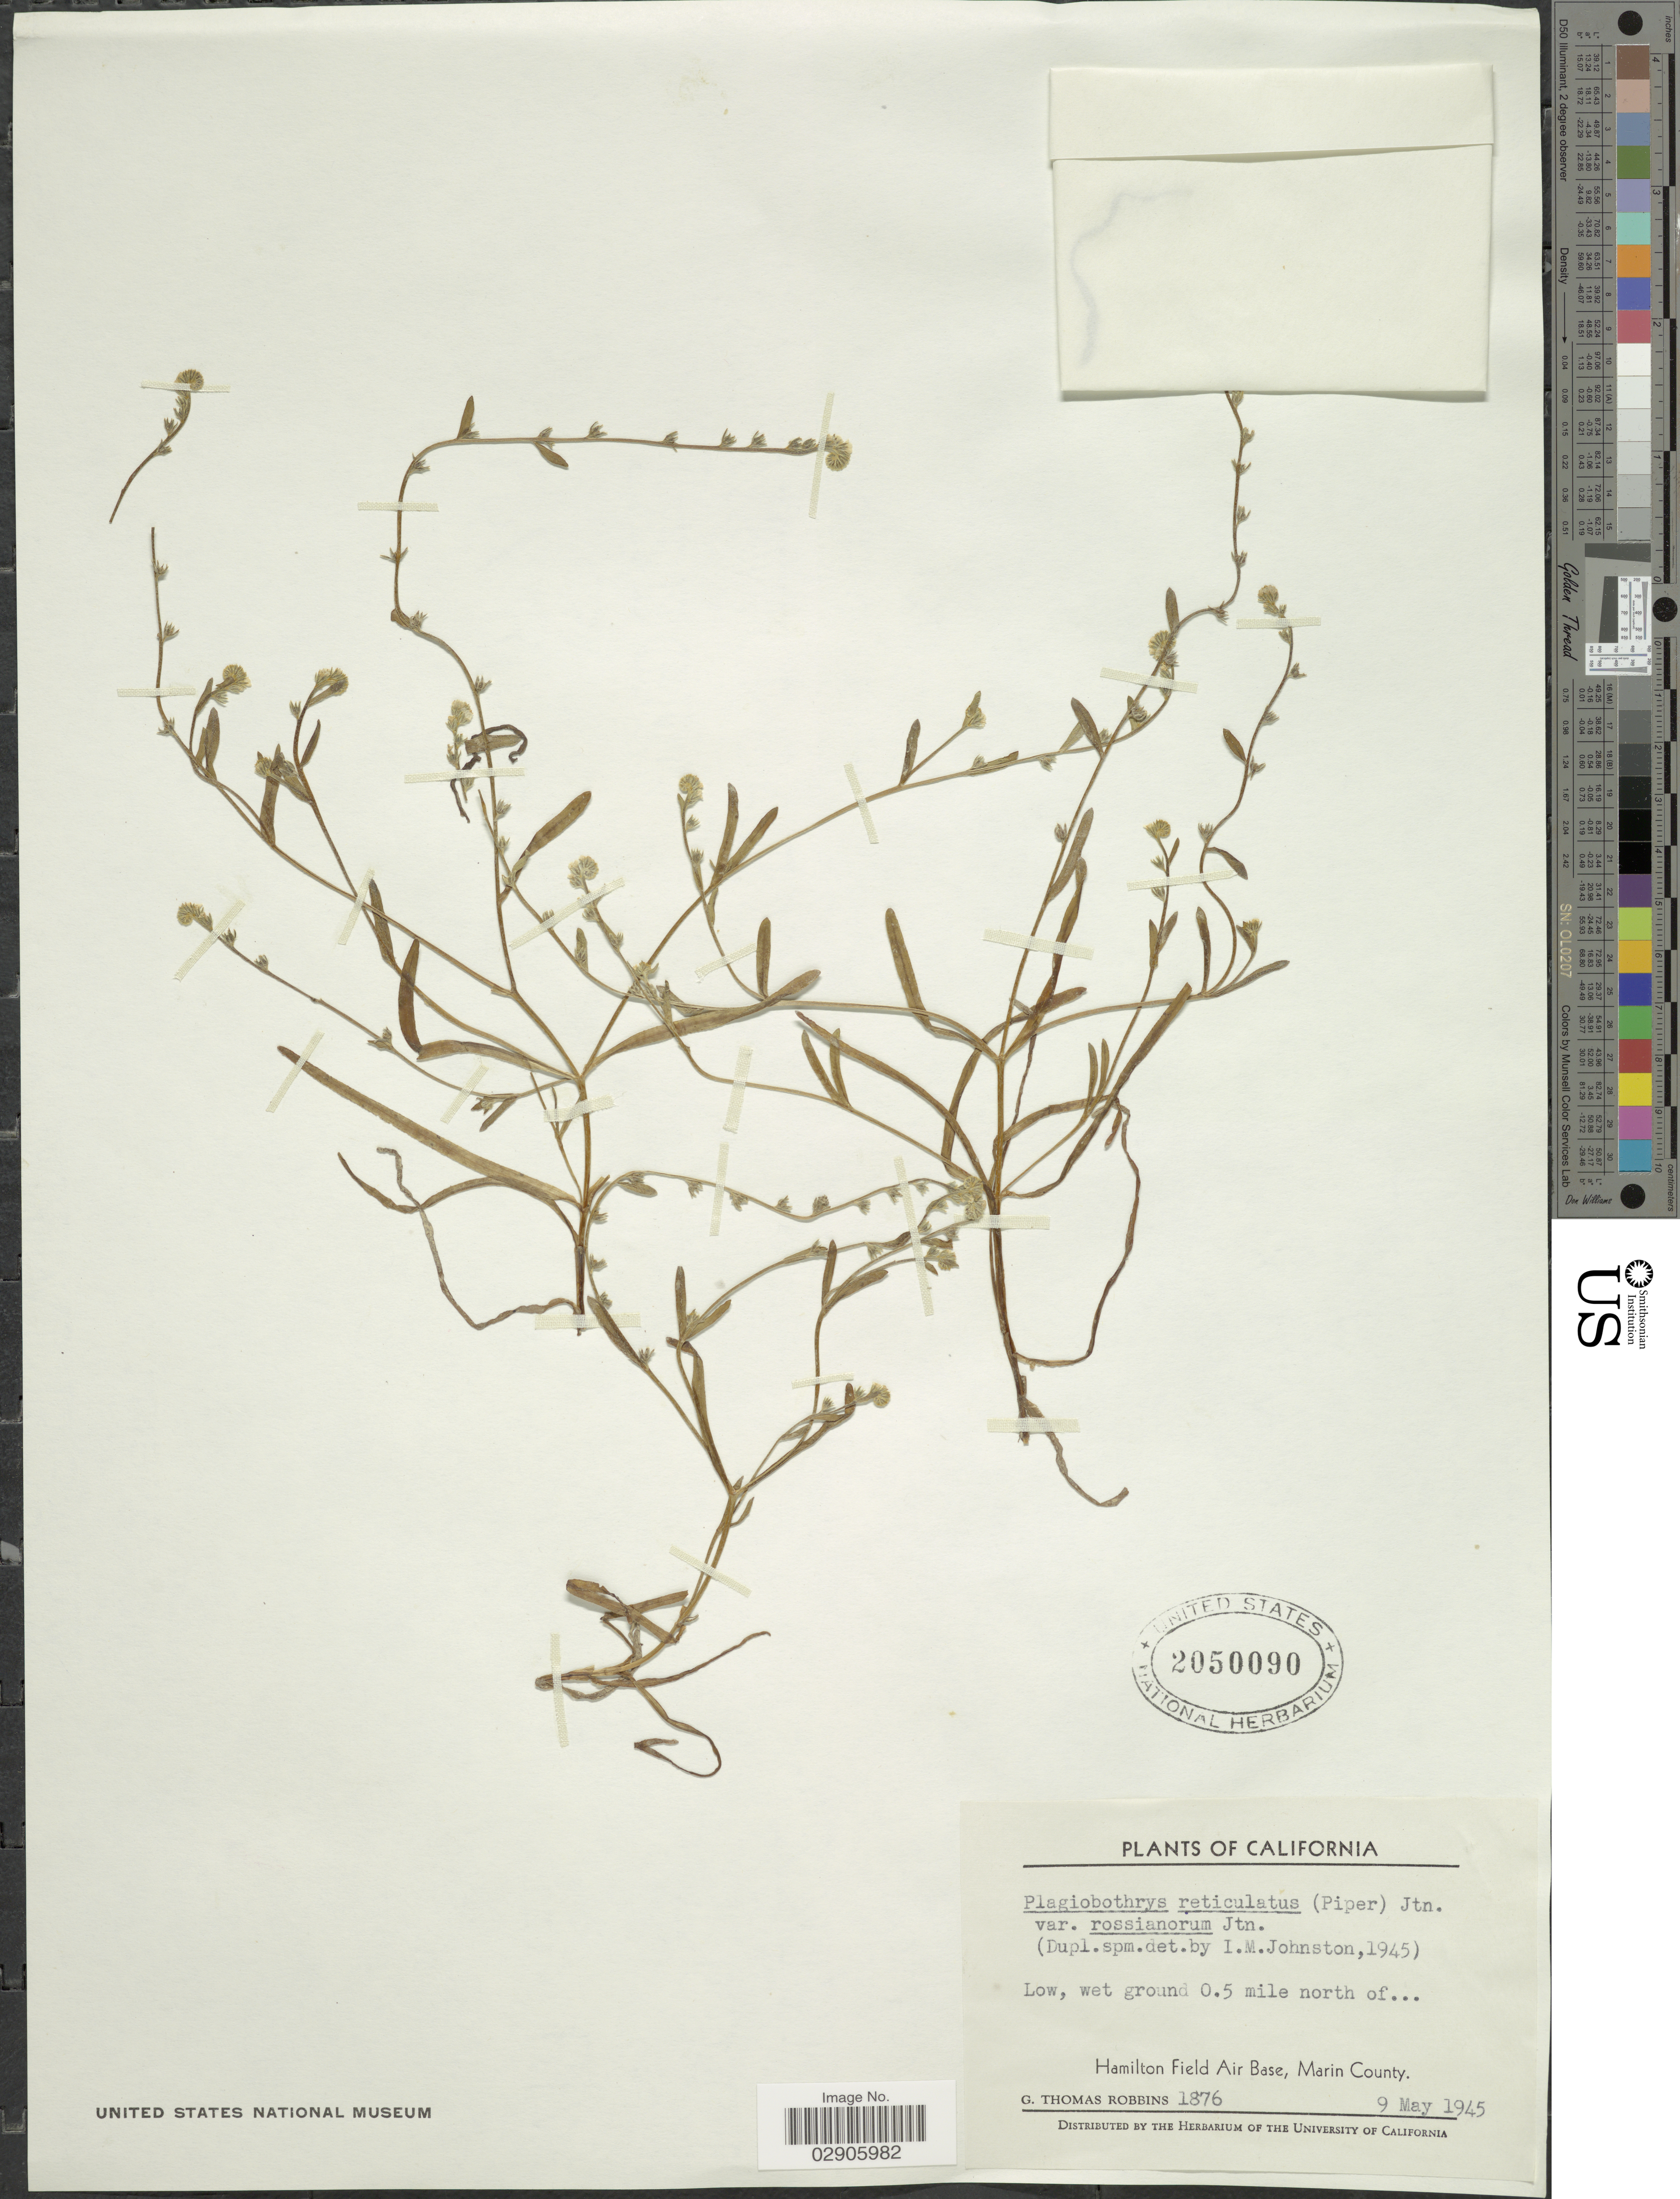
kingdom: Plantae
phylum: Tracheophyta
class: Magnoliopsida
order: Boraginales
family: Boraginaceae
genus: Plagiobothrys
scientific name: Plagiobothrys reticulatus var. rossianorum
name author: I.M. Johnst.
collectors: G. T. Robbins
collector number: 1876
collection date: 1945-05-09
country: United States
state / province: California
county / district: Marin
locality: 0.5 mile north of Hamilton Field Air Base, Marin County.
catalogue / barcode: US 2050090